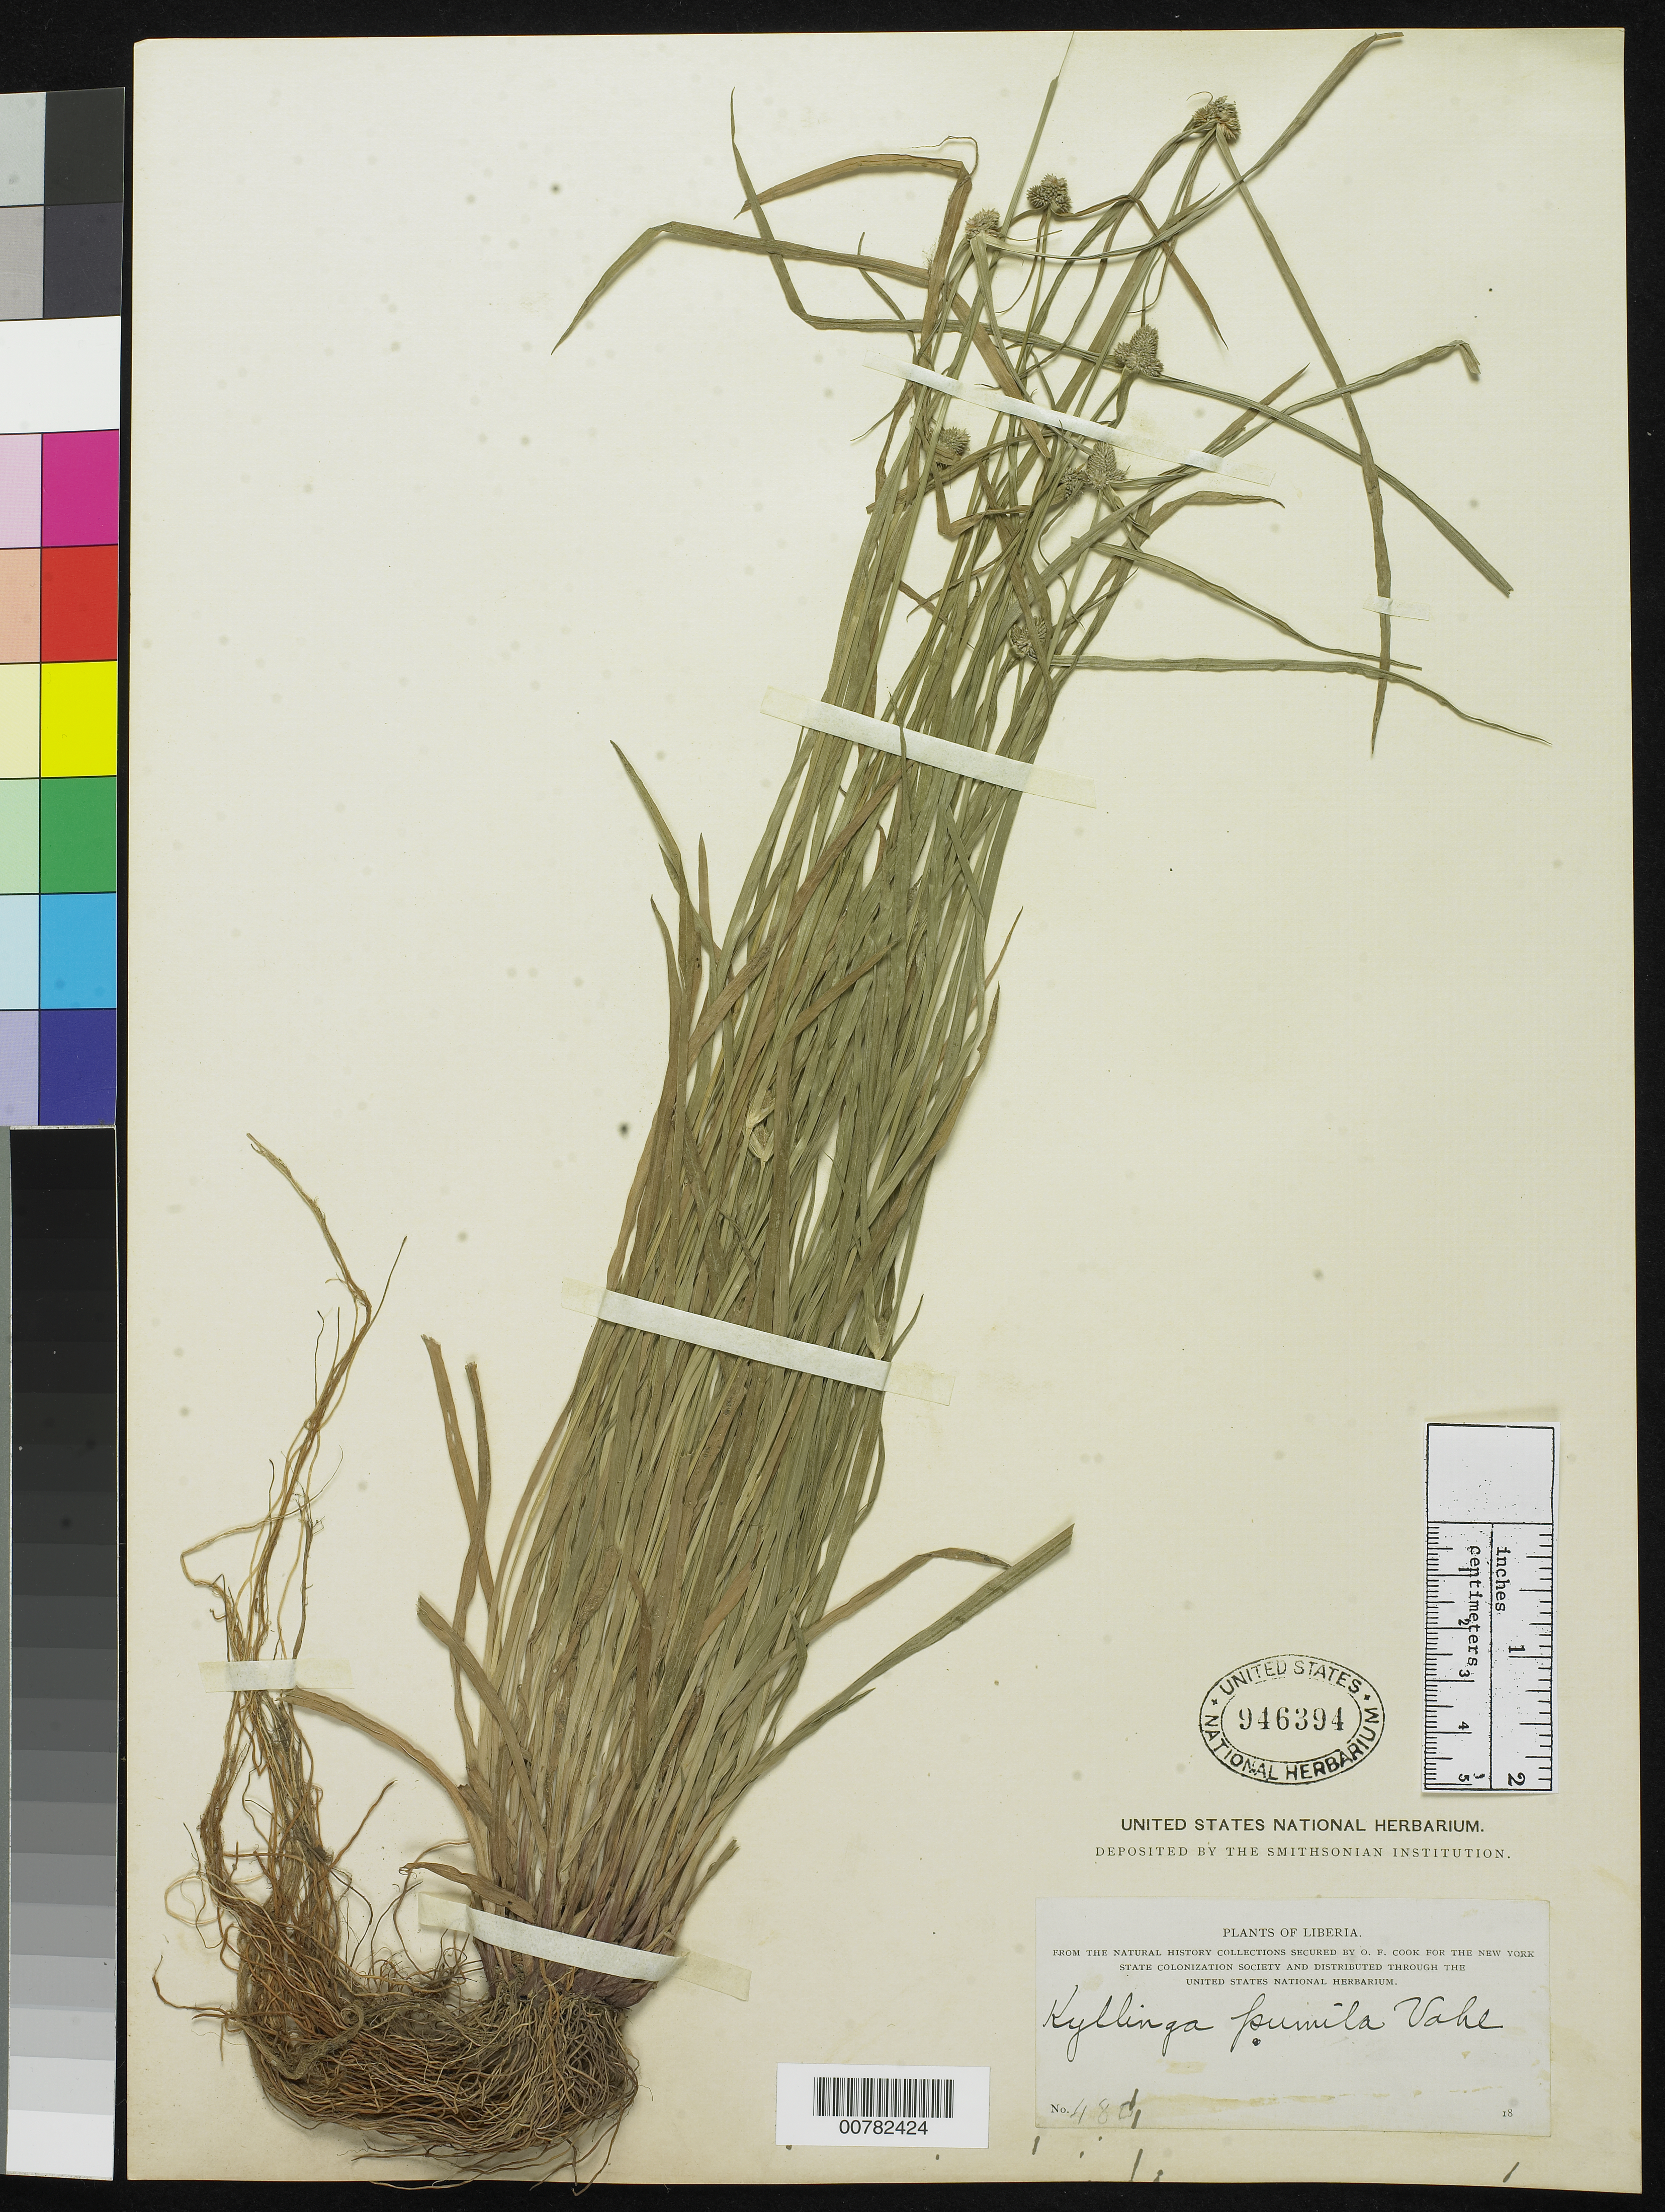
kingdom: Plantae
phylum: Tracheophyta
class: Liliopsida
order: Poales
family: Cyperaceae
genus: Cyperus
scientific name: Cyperus hortensis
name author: (Salzm. ex Steud.) Dorr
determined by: Strong, M. T., (US), Smithsonian Institution - National Museum of Natural History (UNITED STATES)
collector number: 480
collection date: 1800/1899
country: Liberia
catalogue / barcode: US 946394